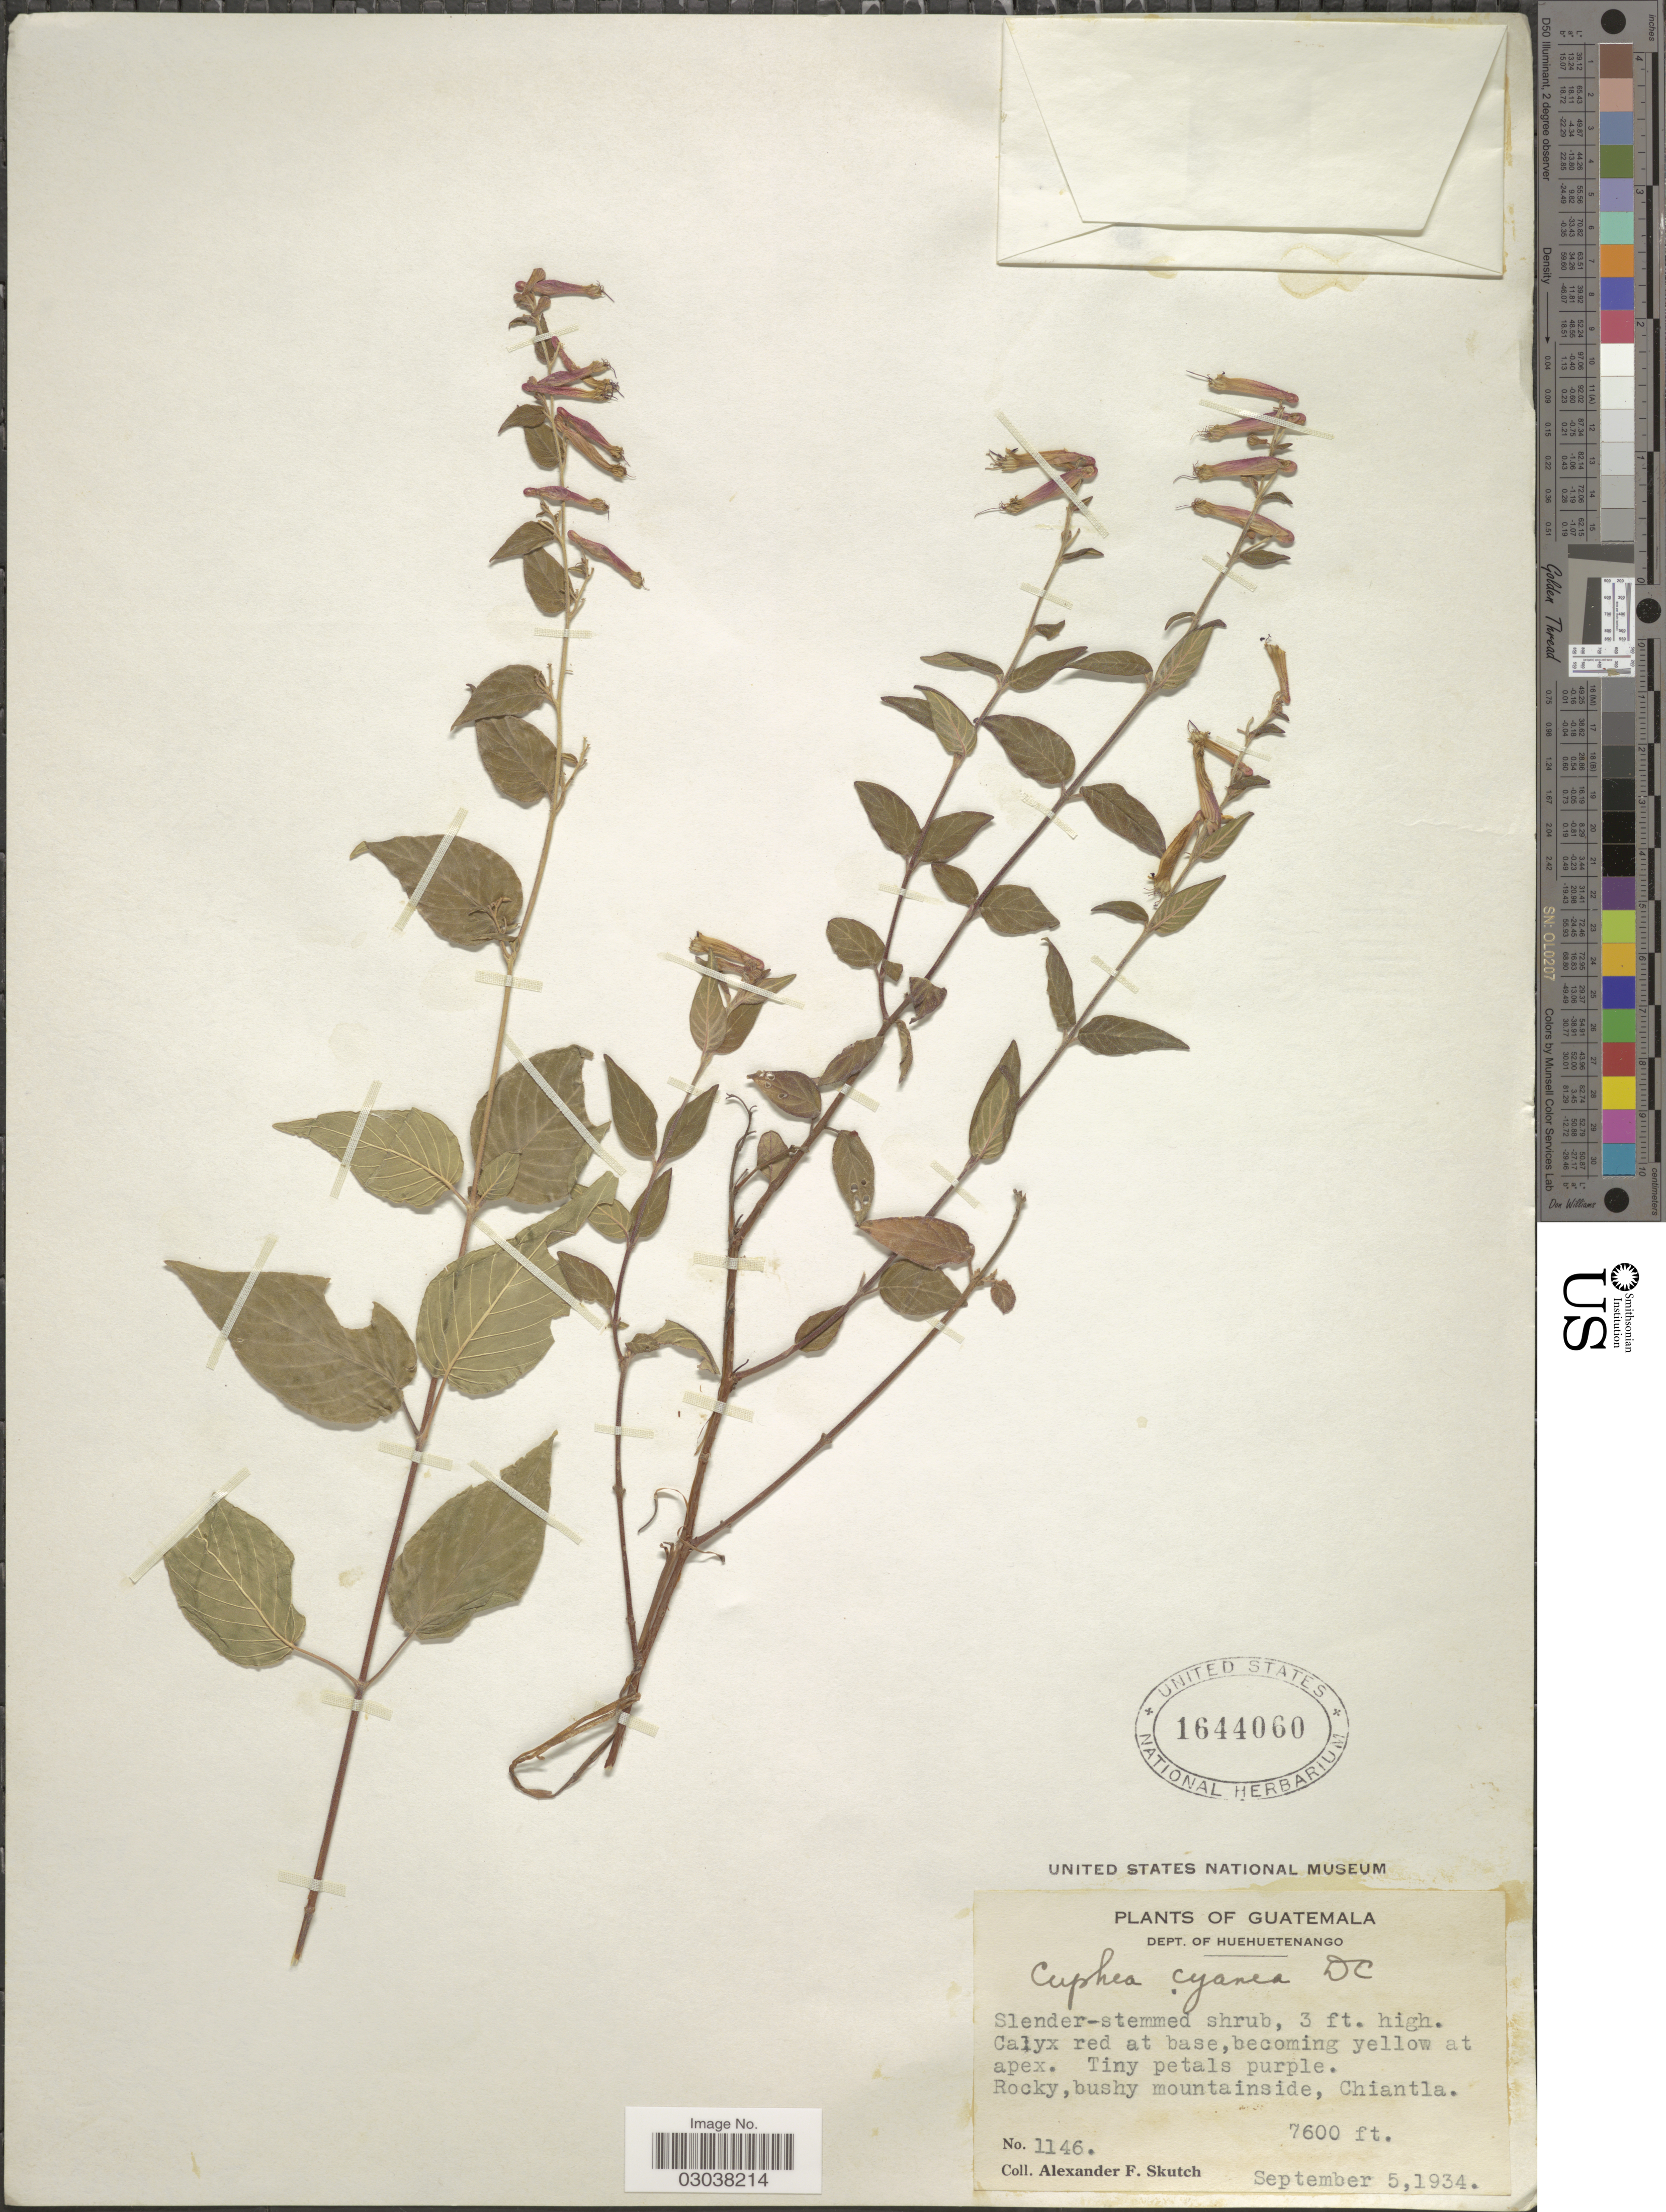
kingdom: Plantae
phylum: Tracheophyta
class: Magnoliopsida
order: Myrtales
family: Lythraceae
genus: Cuphea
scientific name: Cuphea cyanea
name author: DC.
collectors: A. F. Skutch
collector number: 1146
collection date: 1934-09-05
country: Guatemala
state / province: Huehuetenango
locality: Chiantla.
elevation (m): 2316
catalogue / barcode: US 1644060